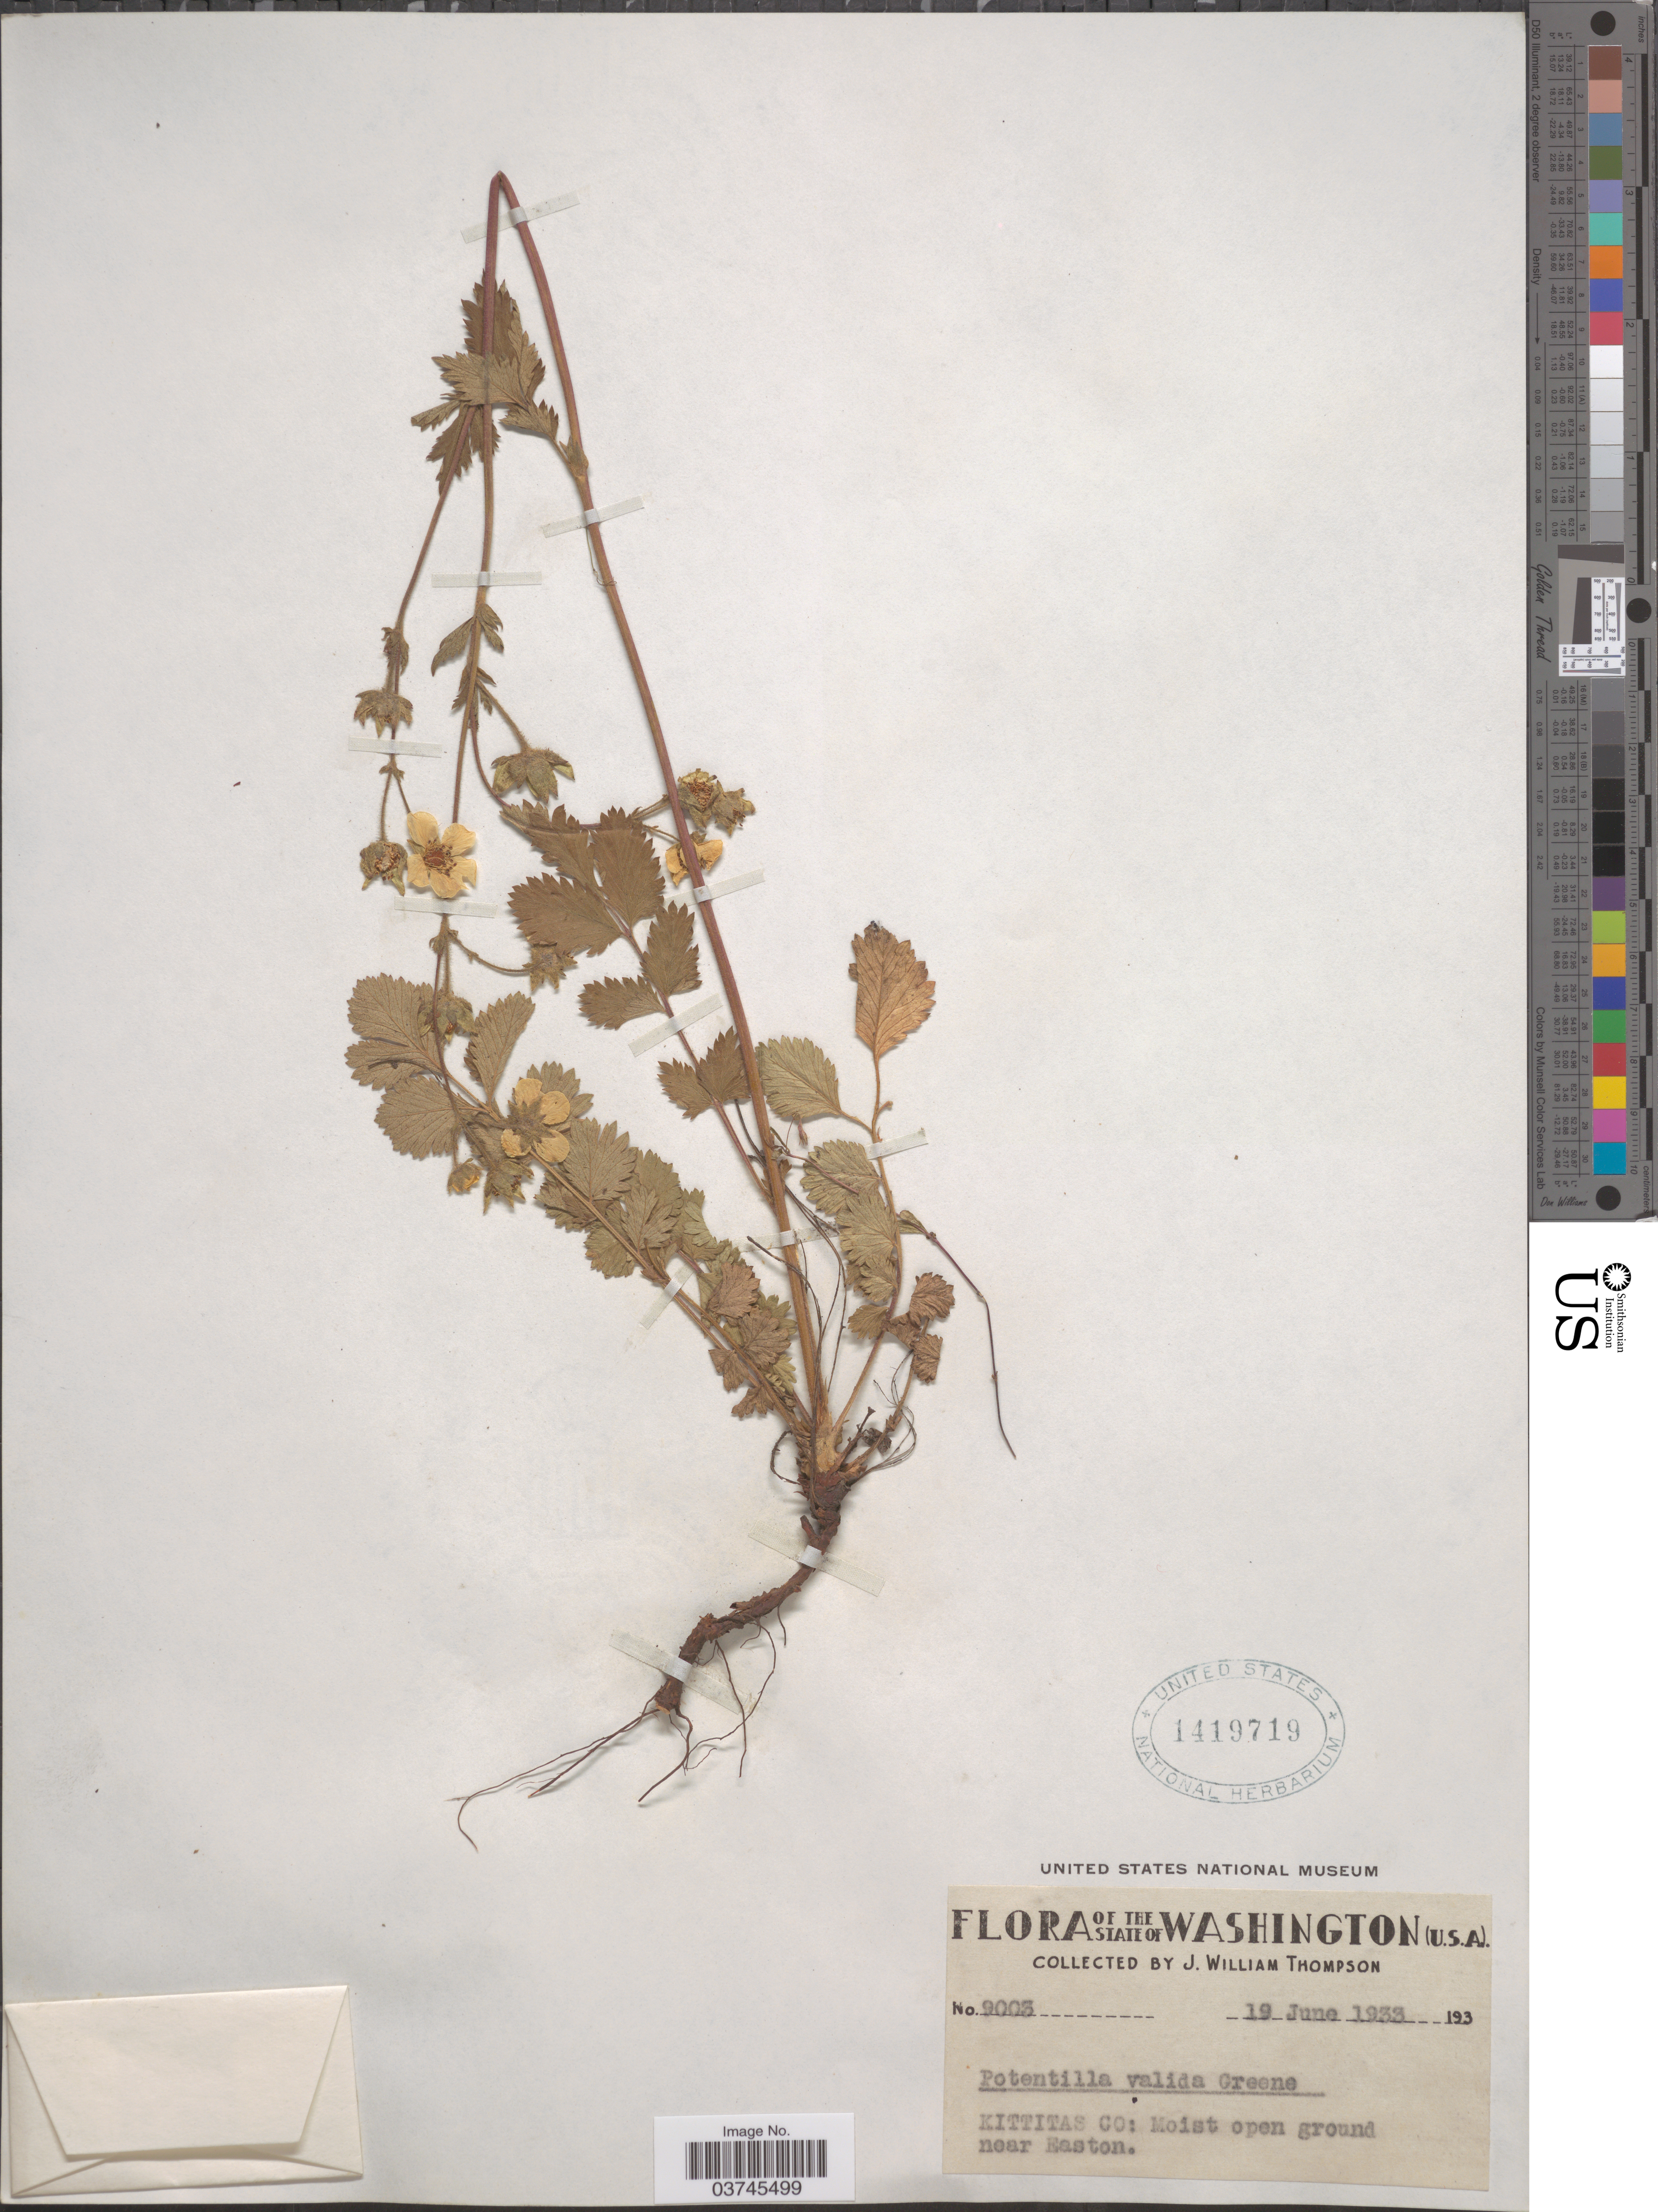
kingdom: Plantae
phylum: Tracheophyta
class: Magnoliopsida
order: Rosales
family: Rosaceae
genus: Drymocallis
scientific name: Drymocallis glandulosa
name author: (Lindl.) Rydb.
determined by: (WS) Washington State University (UNITED STATES)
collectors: J. W. Thompson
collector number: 9003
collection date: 1933-06-19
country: United States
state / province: Washington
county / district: Kittitas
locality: Kittitas Co: Moist open ground near Easton.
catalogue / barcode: US 1419719